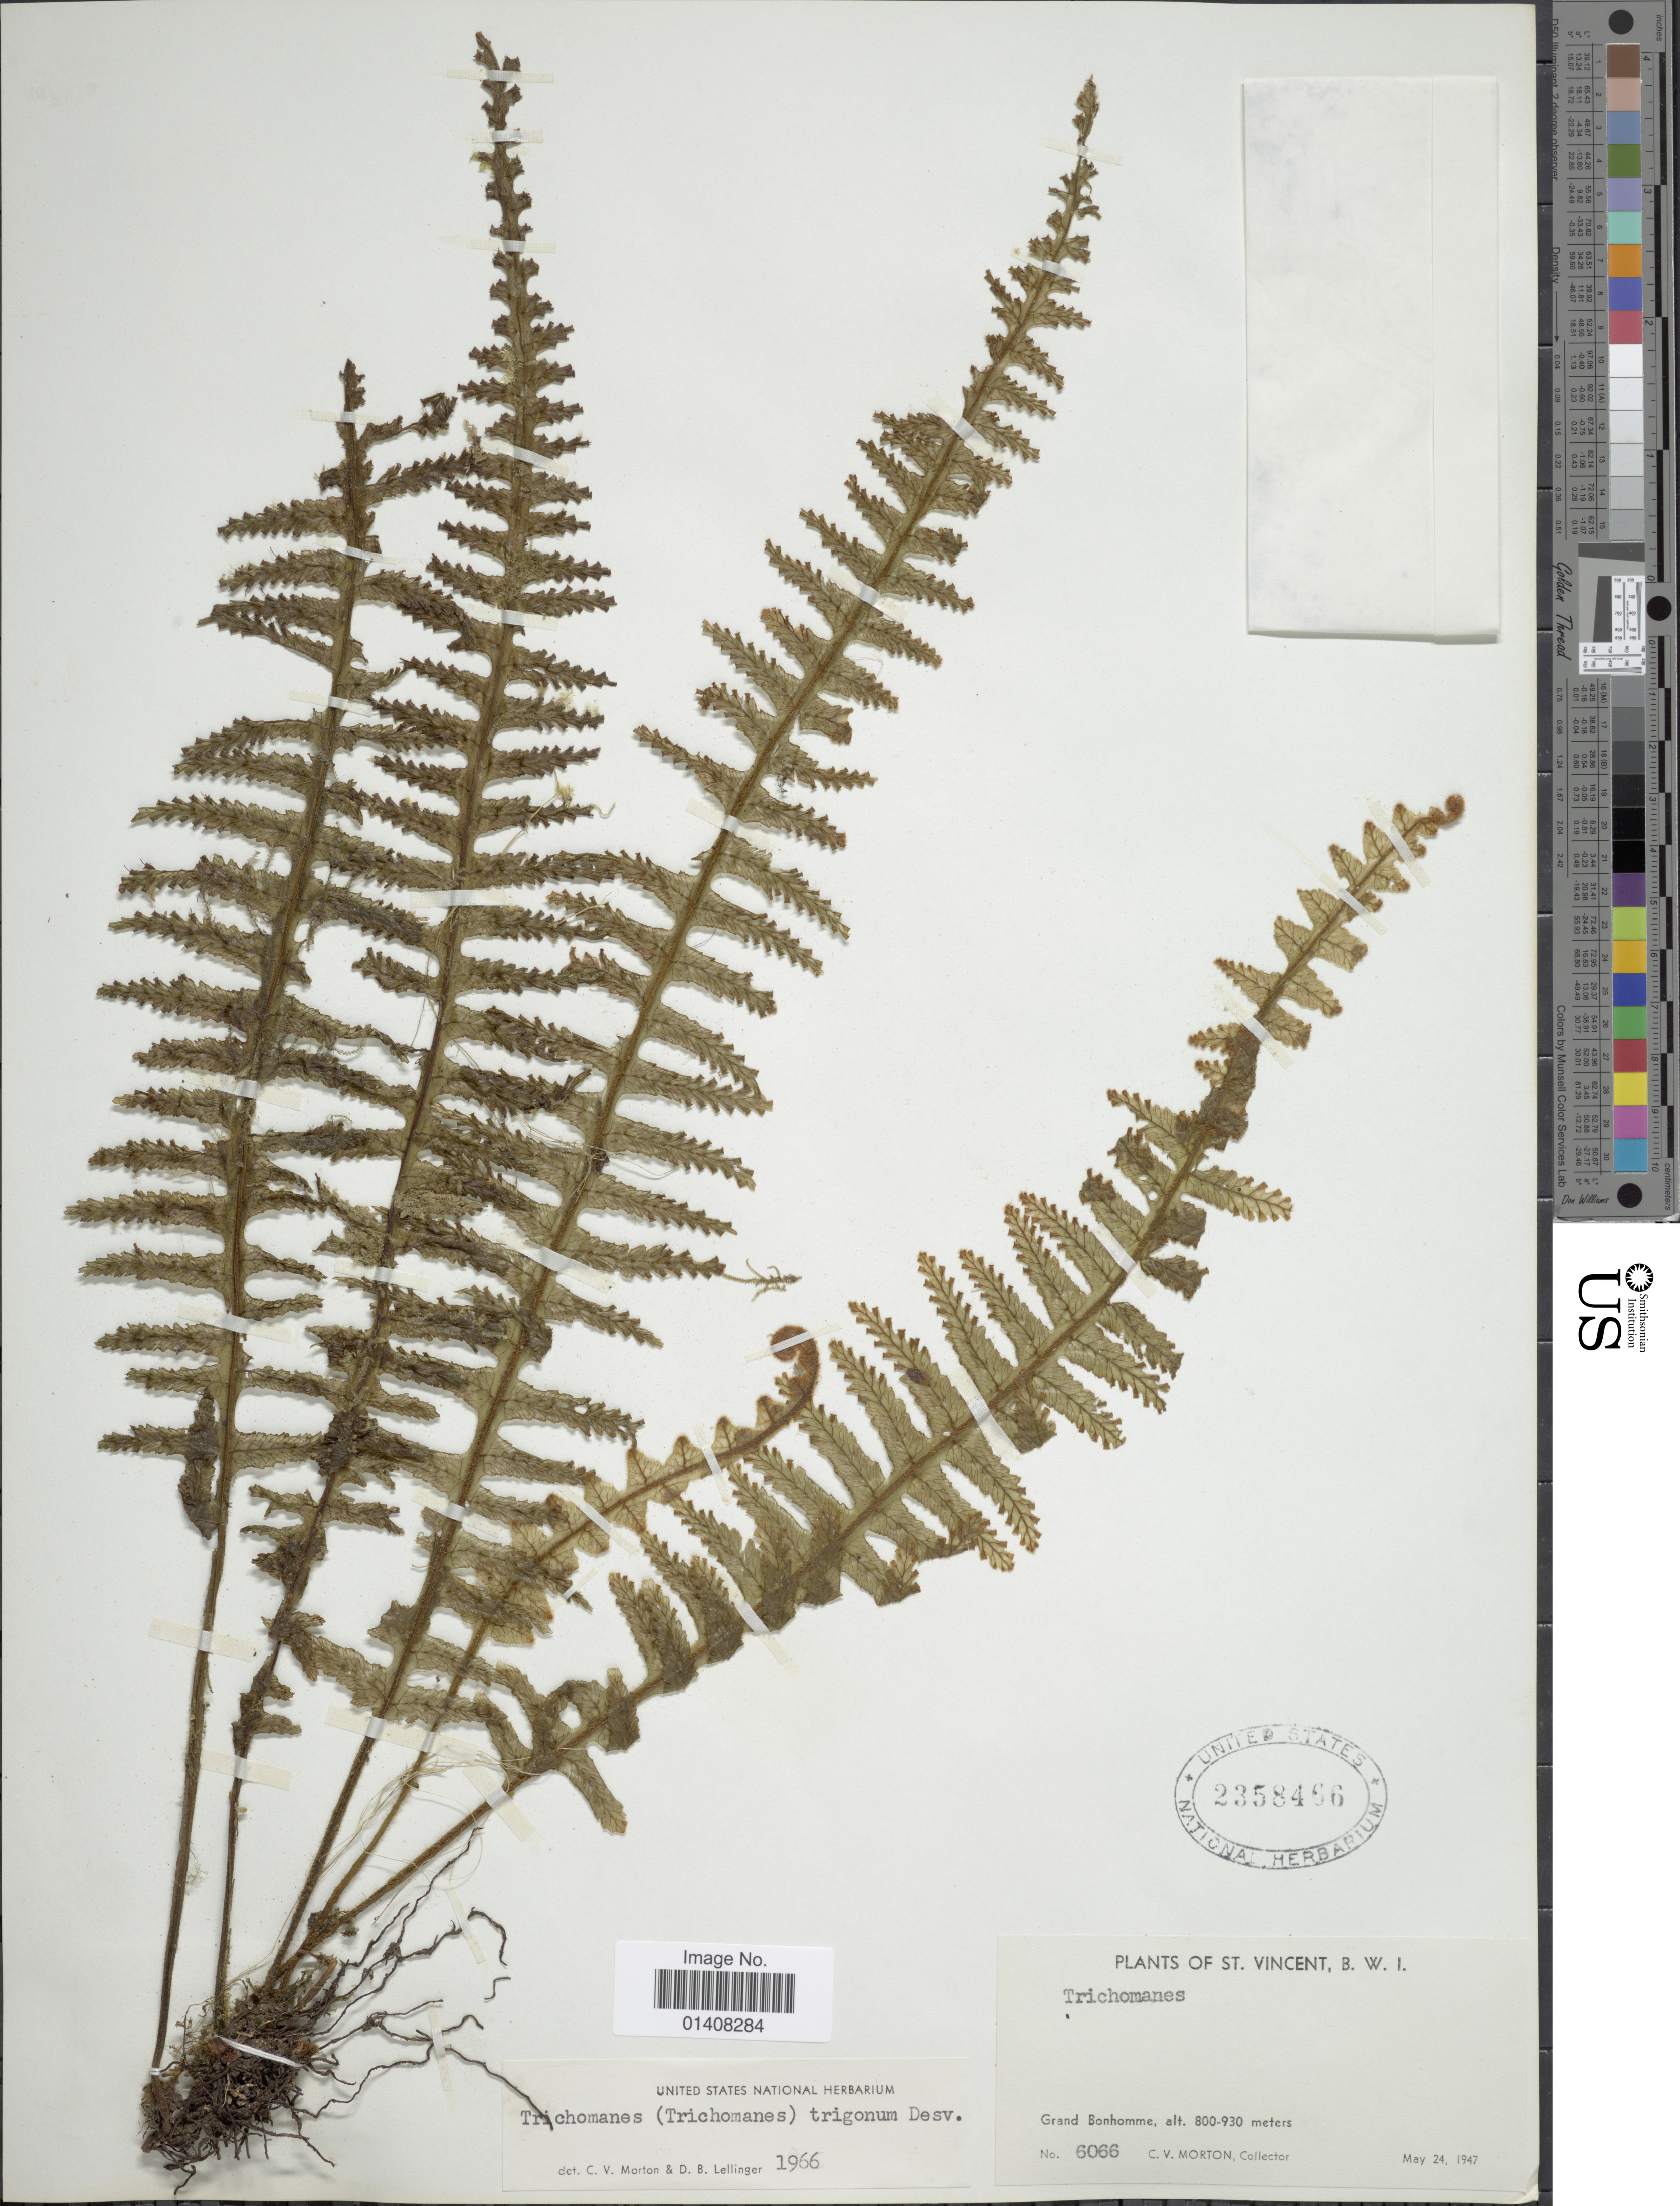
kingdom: Plantae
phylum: Tracheophyta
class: Polypodiopsida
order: Hymenophyllales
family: Hymenophyllaceae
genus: Trichomanes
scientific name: Trichomanes trigonum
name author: Desv.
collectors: C. V. Morton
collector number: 6066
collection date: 1947-05-24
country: St. Vincent - Grenadines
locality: St. Vincent, B.W.I., Grand Bonhomme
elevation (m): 800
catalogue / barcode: US 2358466